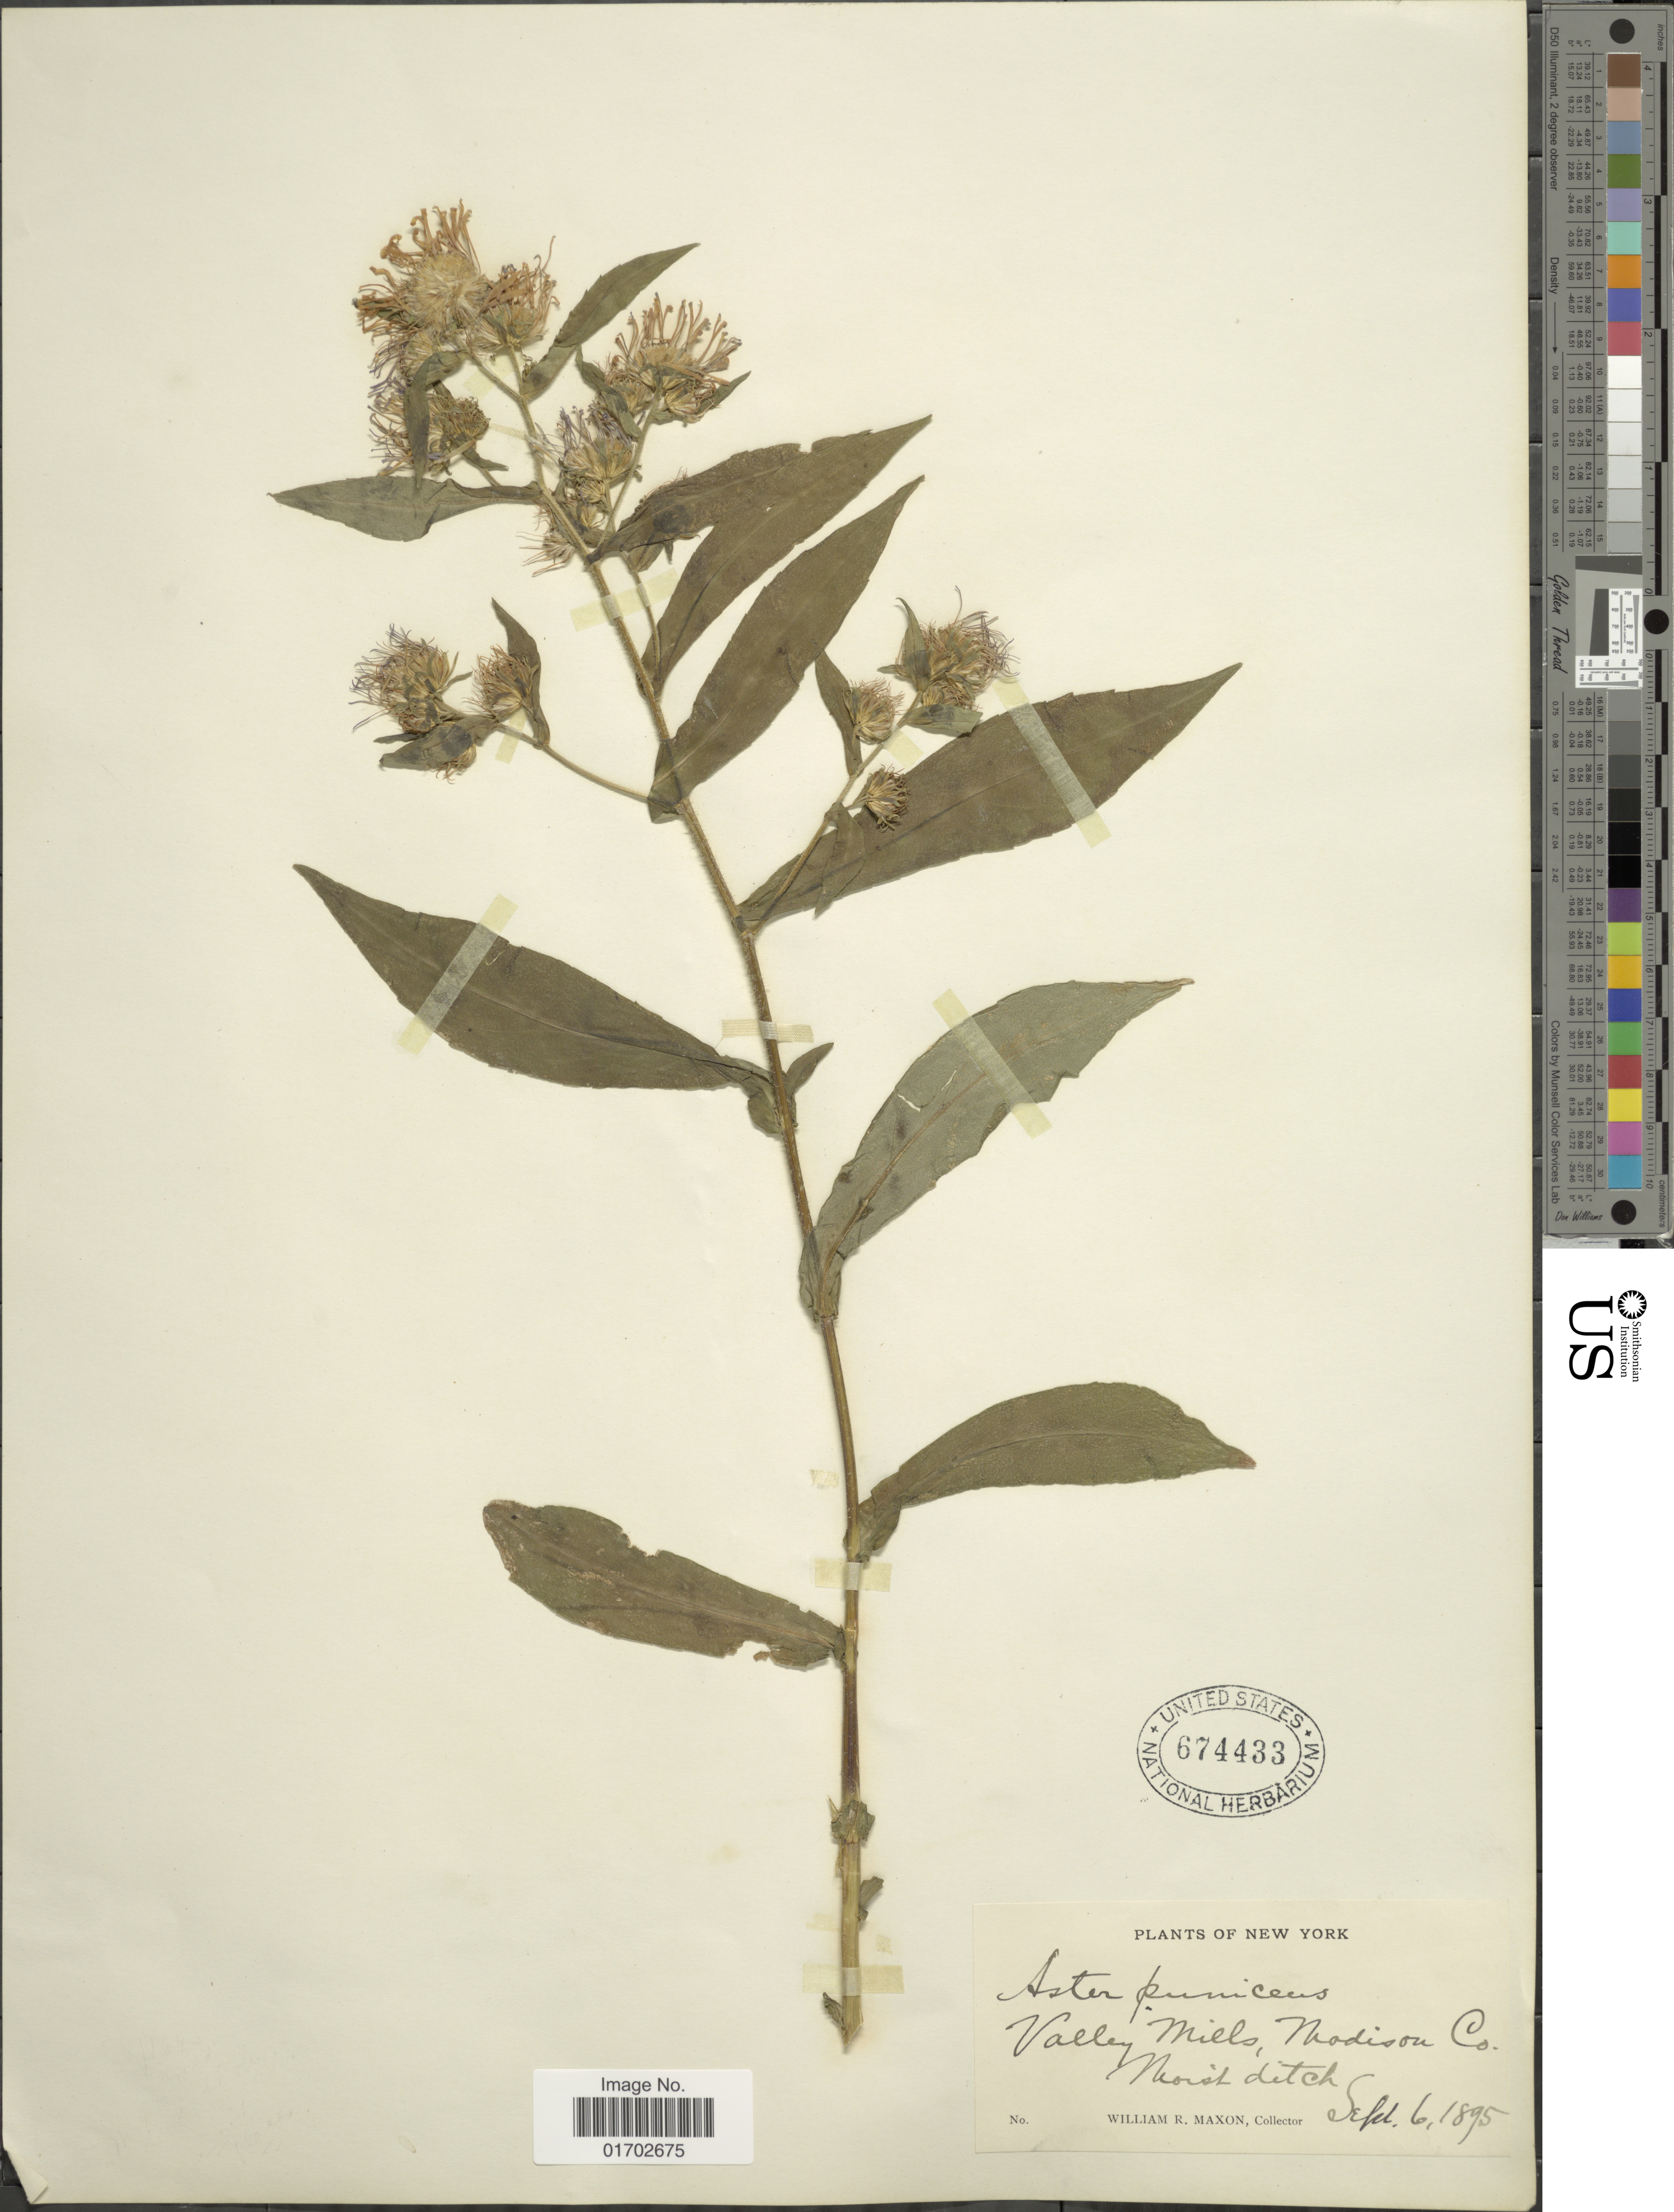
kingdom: Plantae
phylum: Tracheophyta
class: Magnoliopsida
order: Asterales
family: Asteraceae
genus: Symphyotrichum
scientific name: Symphyotrichum puniceum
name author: (L.) Á. Löve & D. Löve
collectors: W. R. Maxon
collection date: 1895-09-06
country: United States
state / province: New York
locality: Valley Mills, Madison Co, Moist ditch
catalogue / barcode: US 674433